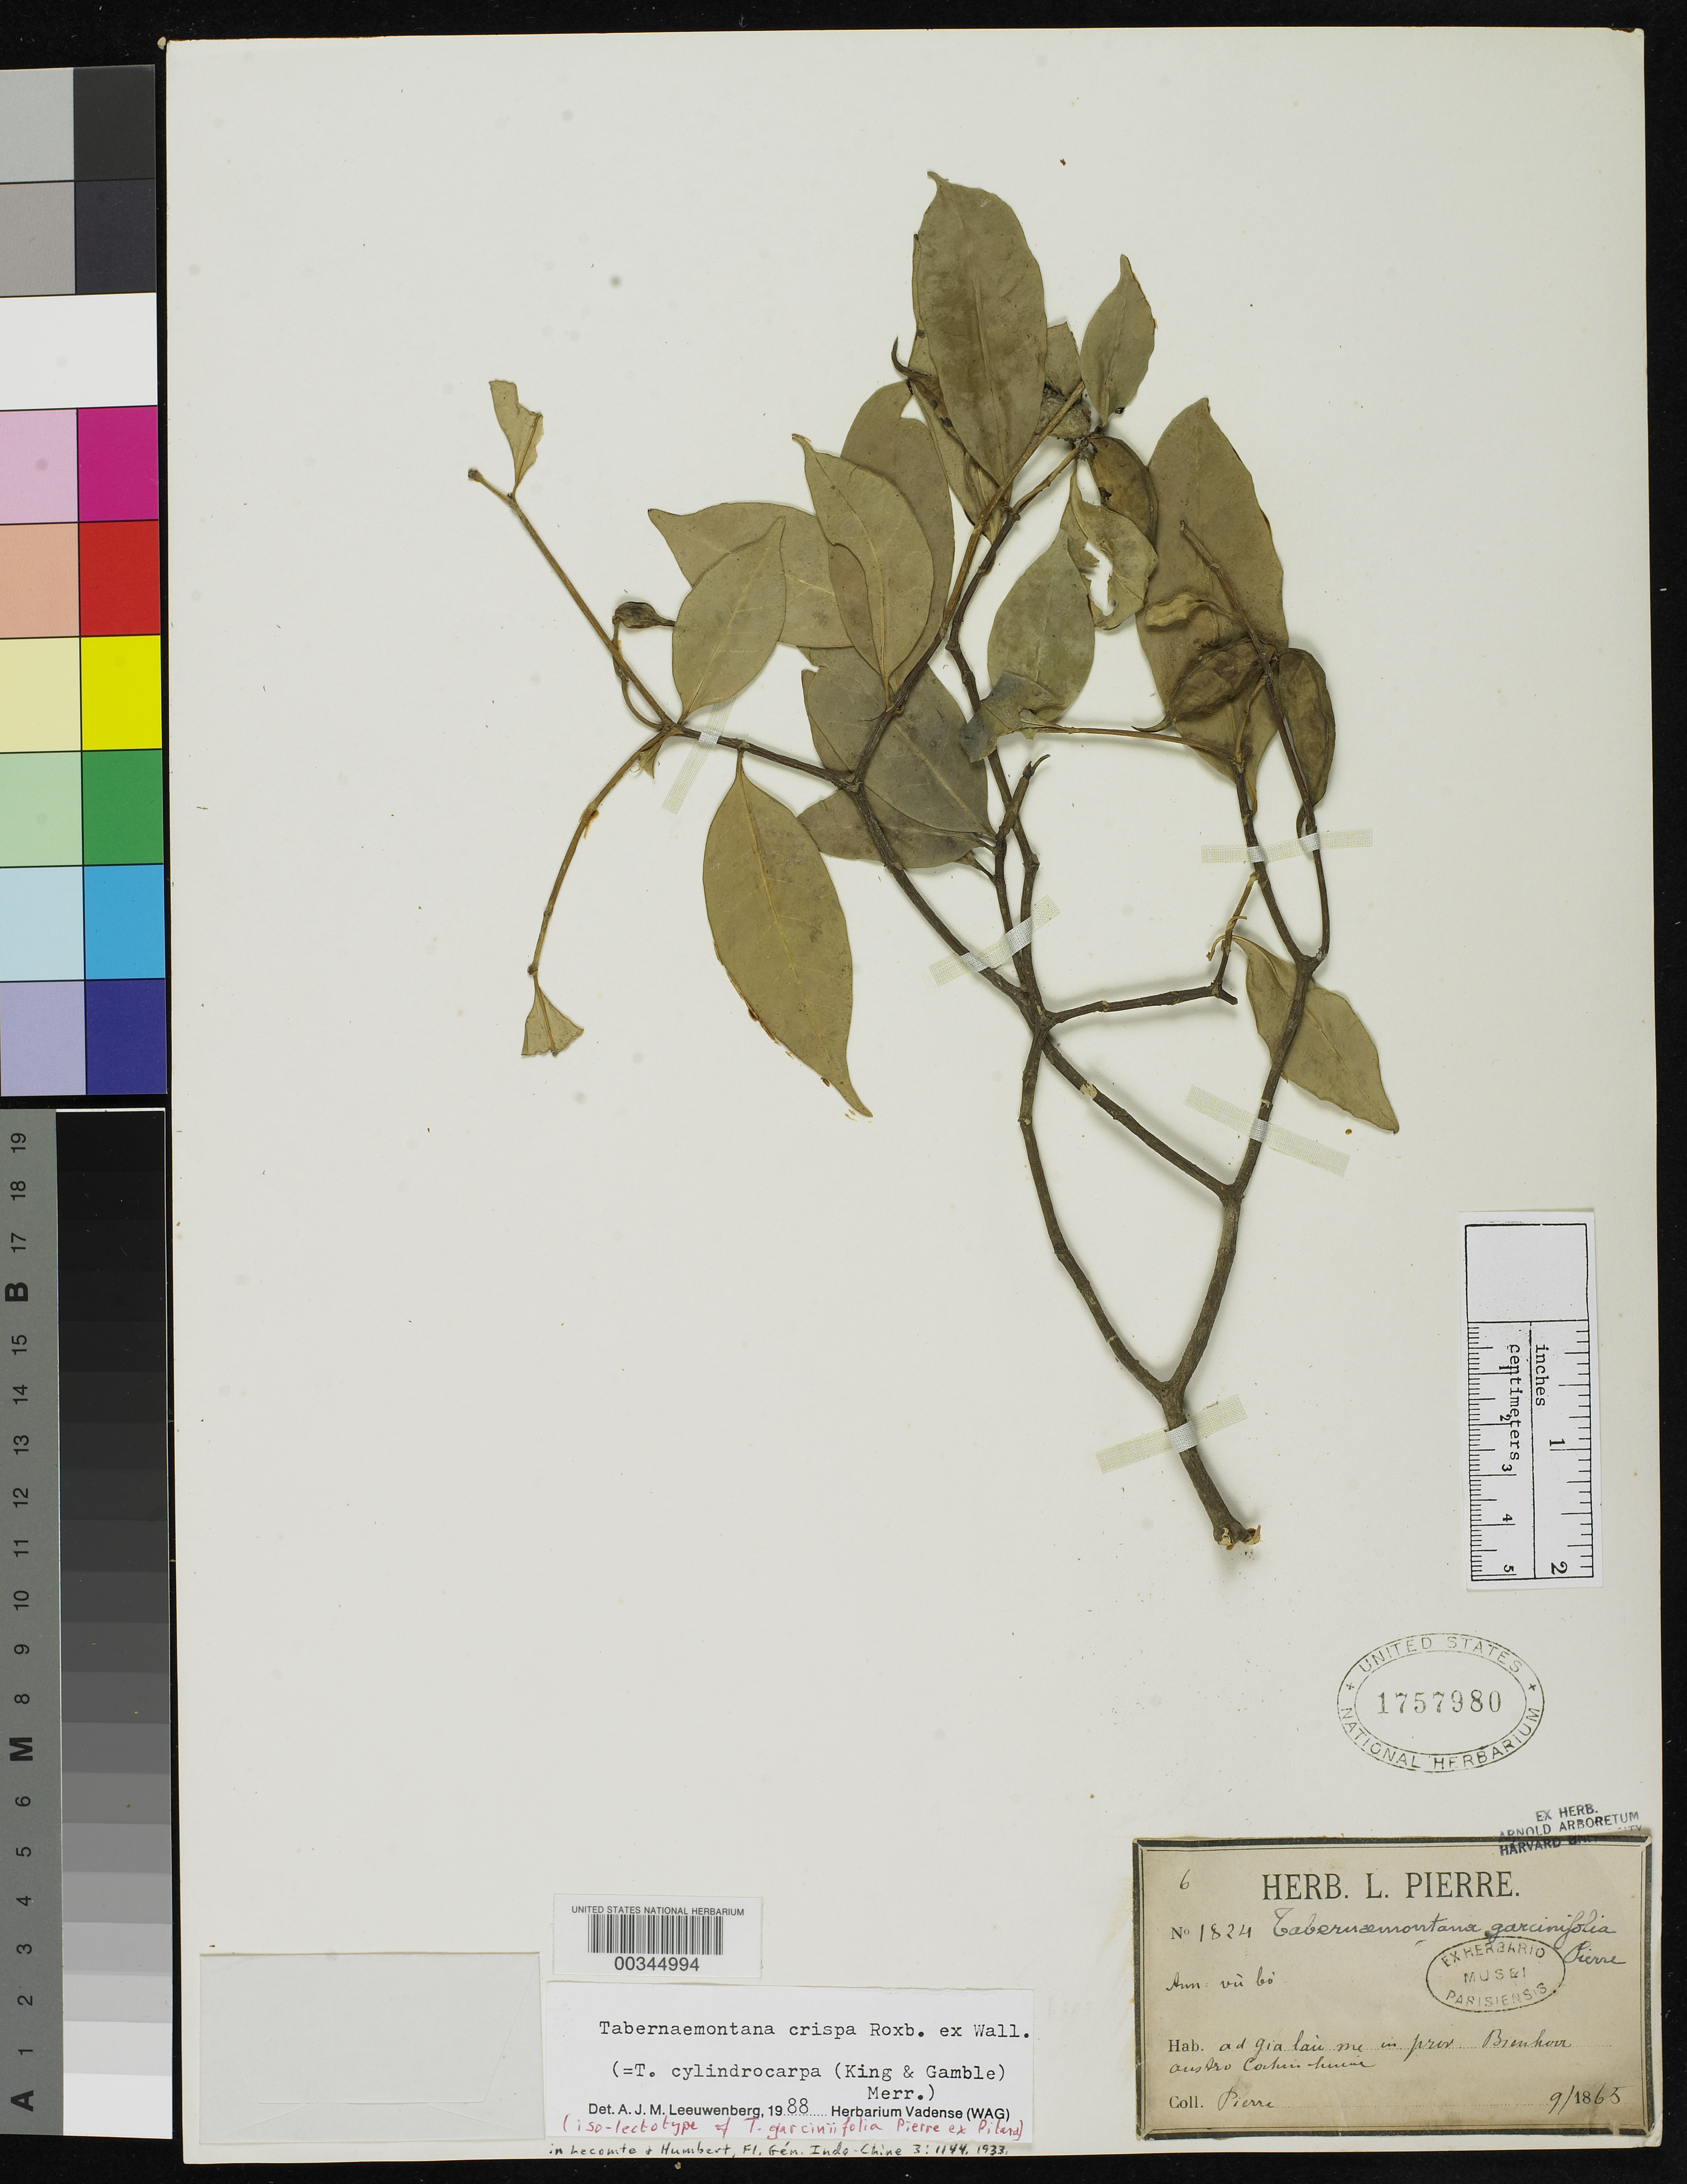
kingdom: Plantae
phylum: Tracheophyta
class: Magnoliopsida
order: Gentianales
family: Apocynaceae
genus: Tabernaemontana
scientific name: Tabernaemontana garciniifolia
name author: Pierre ex Pit. in & Humbert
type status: Isolectotype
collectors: J. Pierre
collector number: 1824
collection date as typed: Sep 1865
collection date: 1865-09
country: Vietnam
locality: Ad Gia Lau Me in Prov. Bienhoa austro Cochinchine [Towards Gia Lau Me in Bienhoa Province, south Cochinchina].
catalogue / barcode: US 1757980